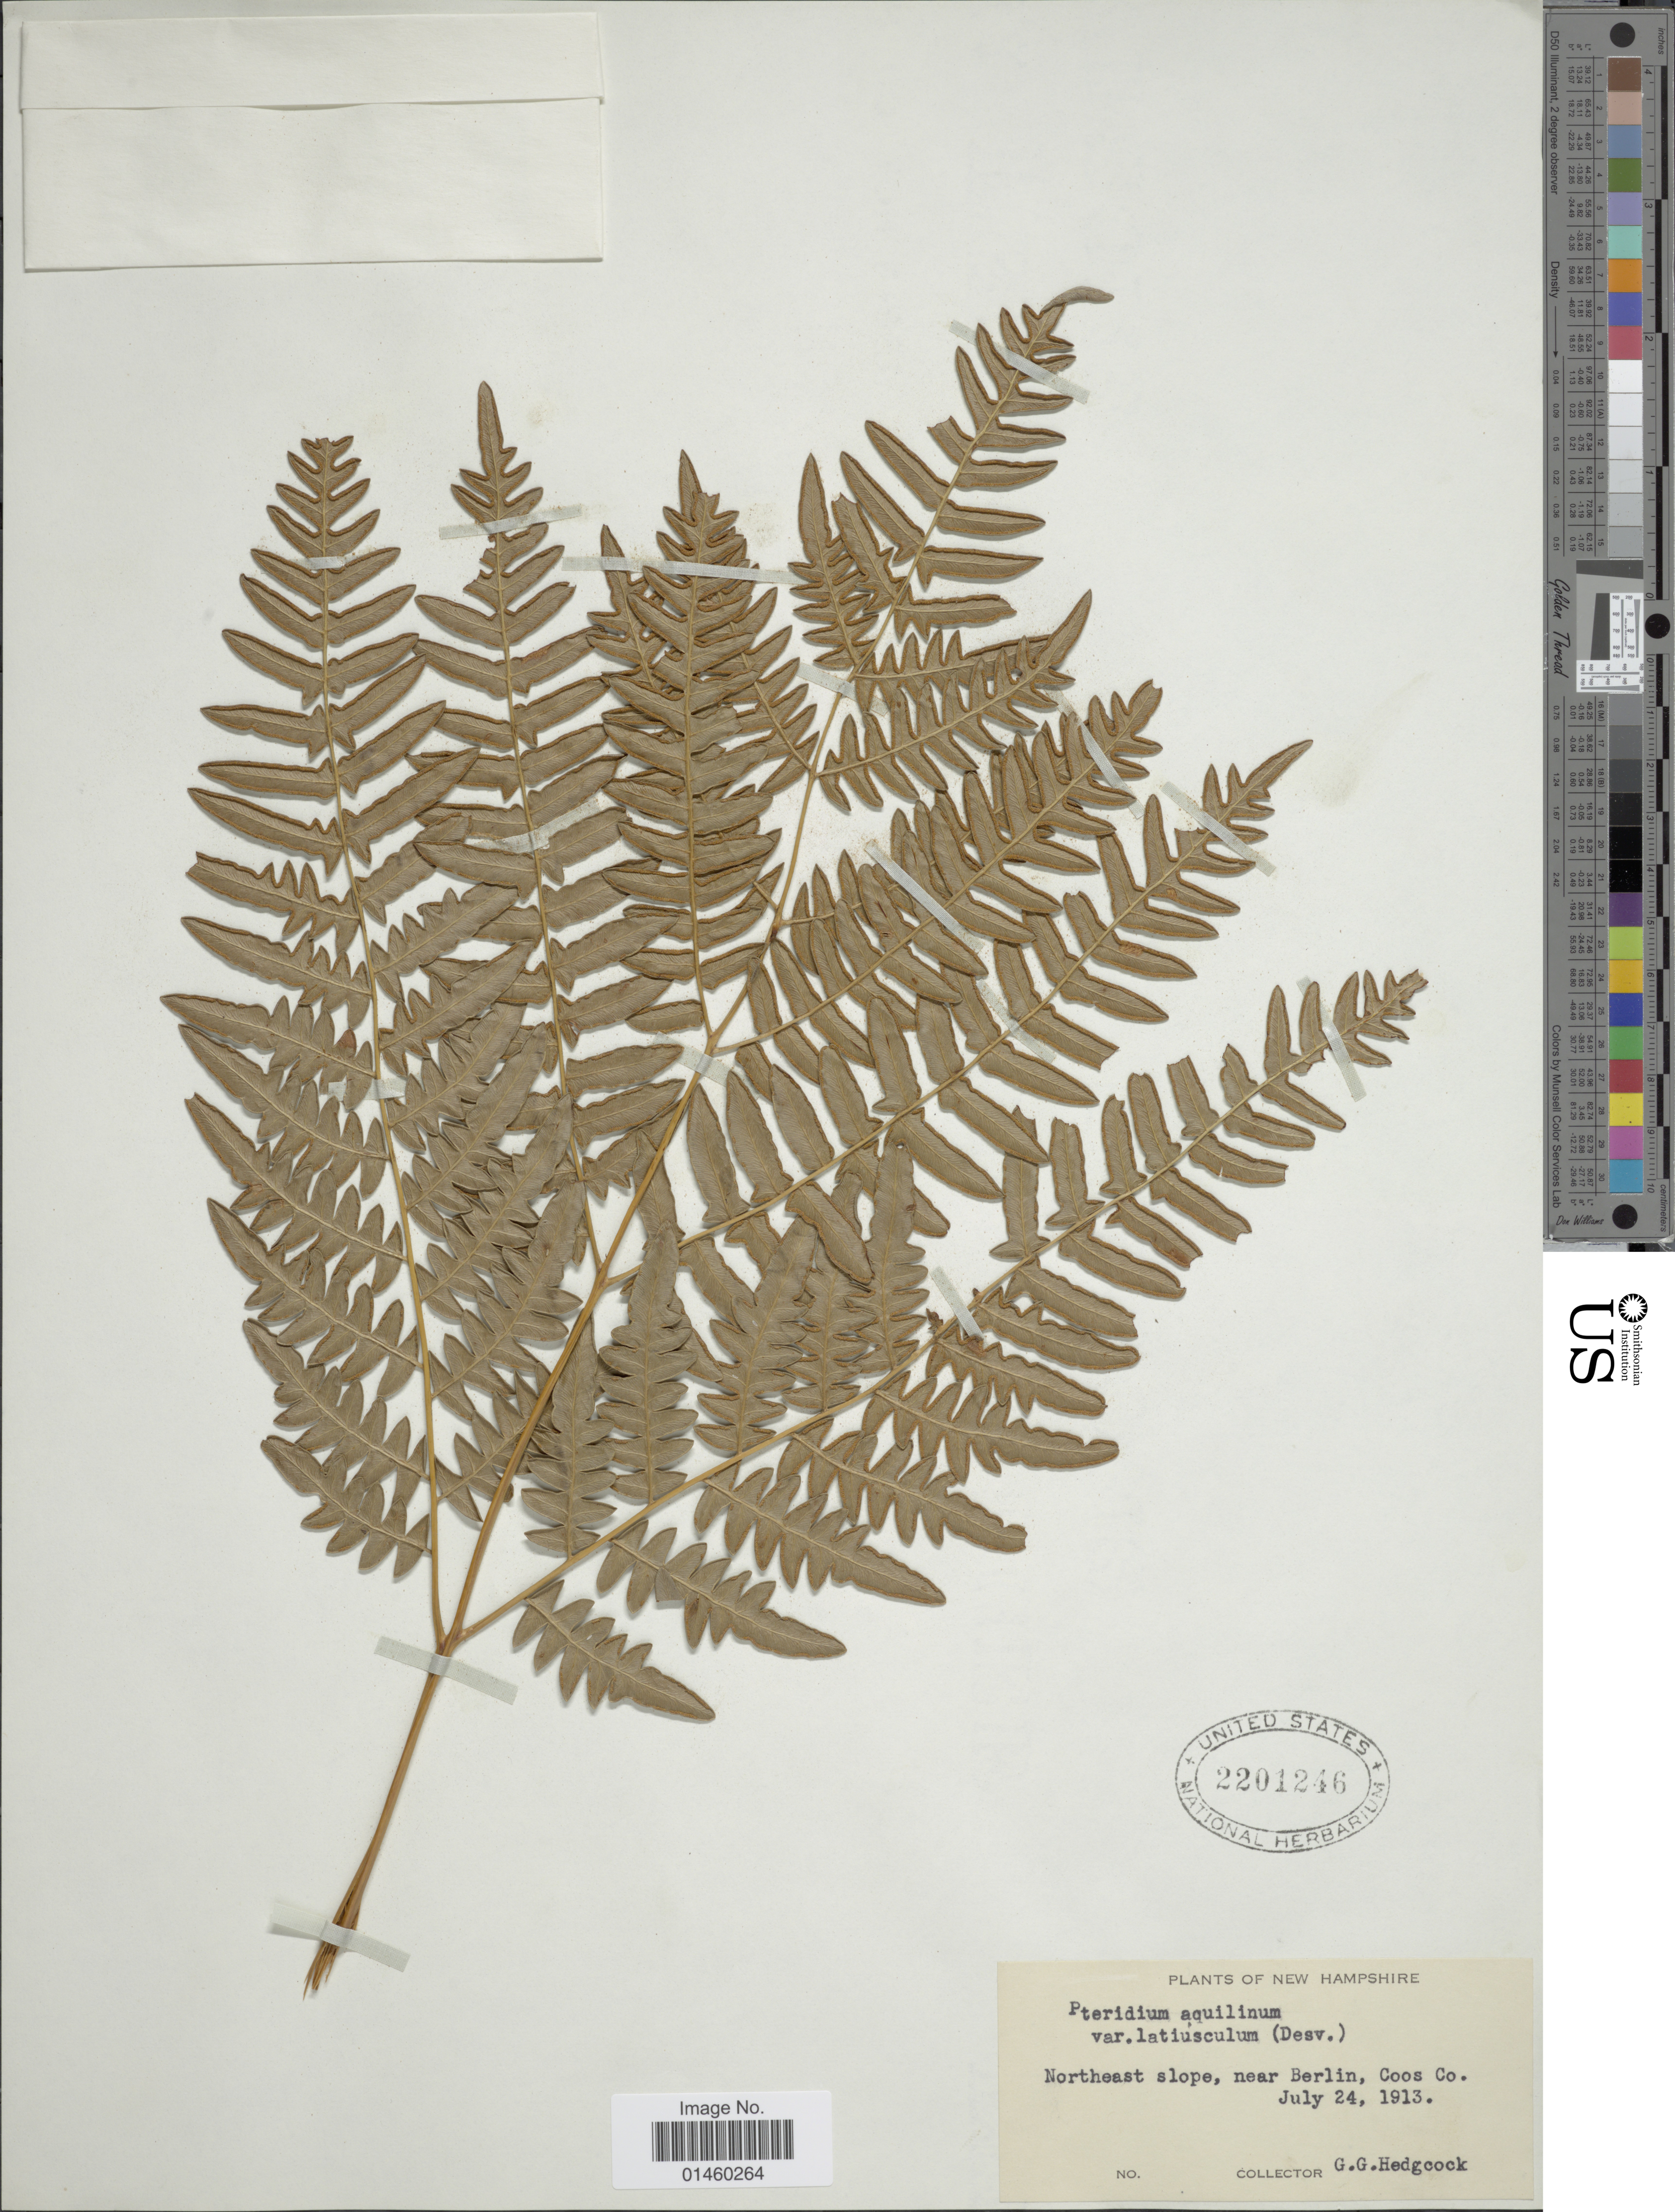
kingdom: Plantae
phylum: Tracheophyta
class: Polypodiopsida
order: Polypodiales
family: Dennstaedtiaceae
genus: Pteridium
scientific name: Pteridium aquilinum var. latiusculum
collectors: G. Hedgcock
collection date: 1913-07-24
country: United States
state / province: New Hampshire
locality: Northeast slope, near Berlin, Coos Co.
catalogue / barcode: US 2201246